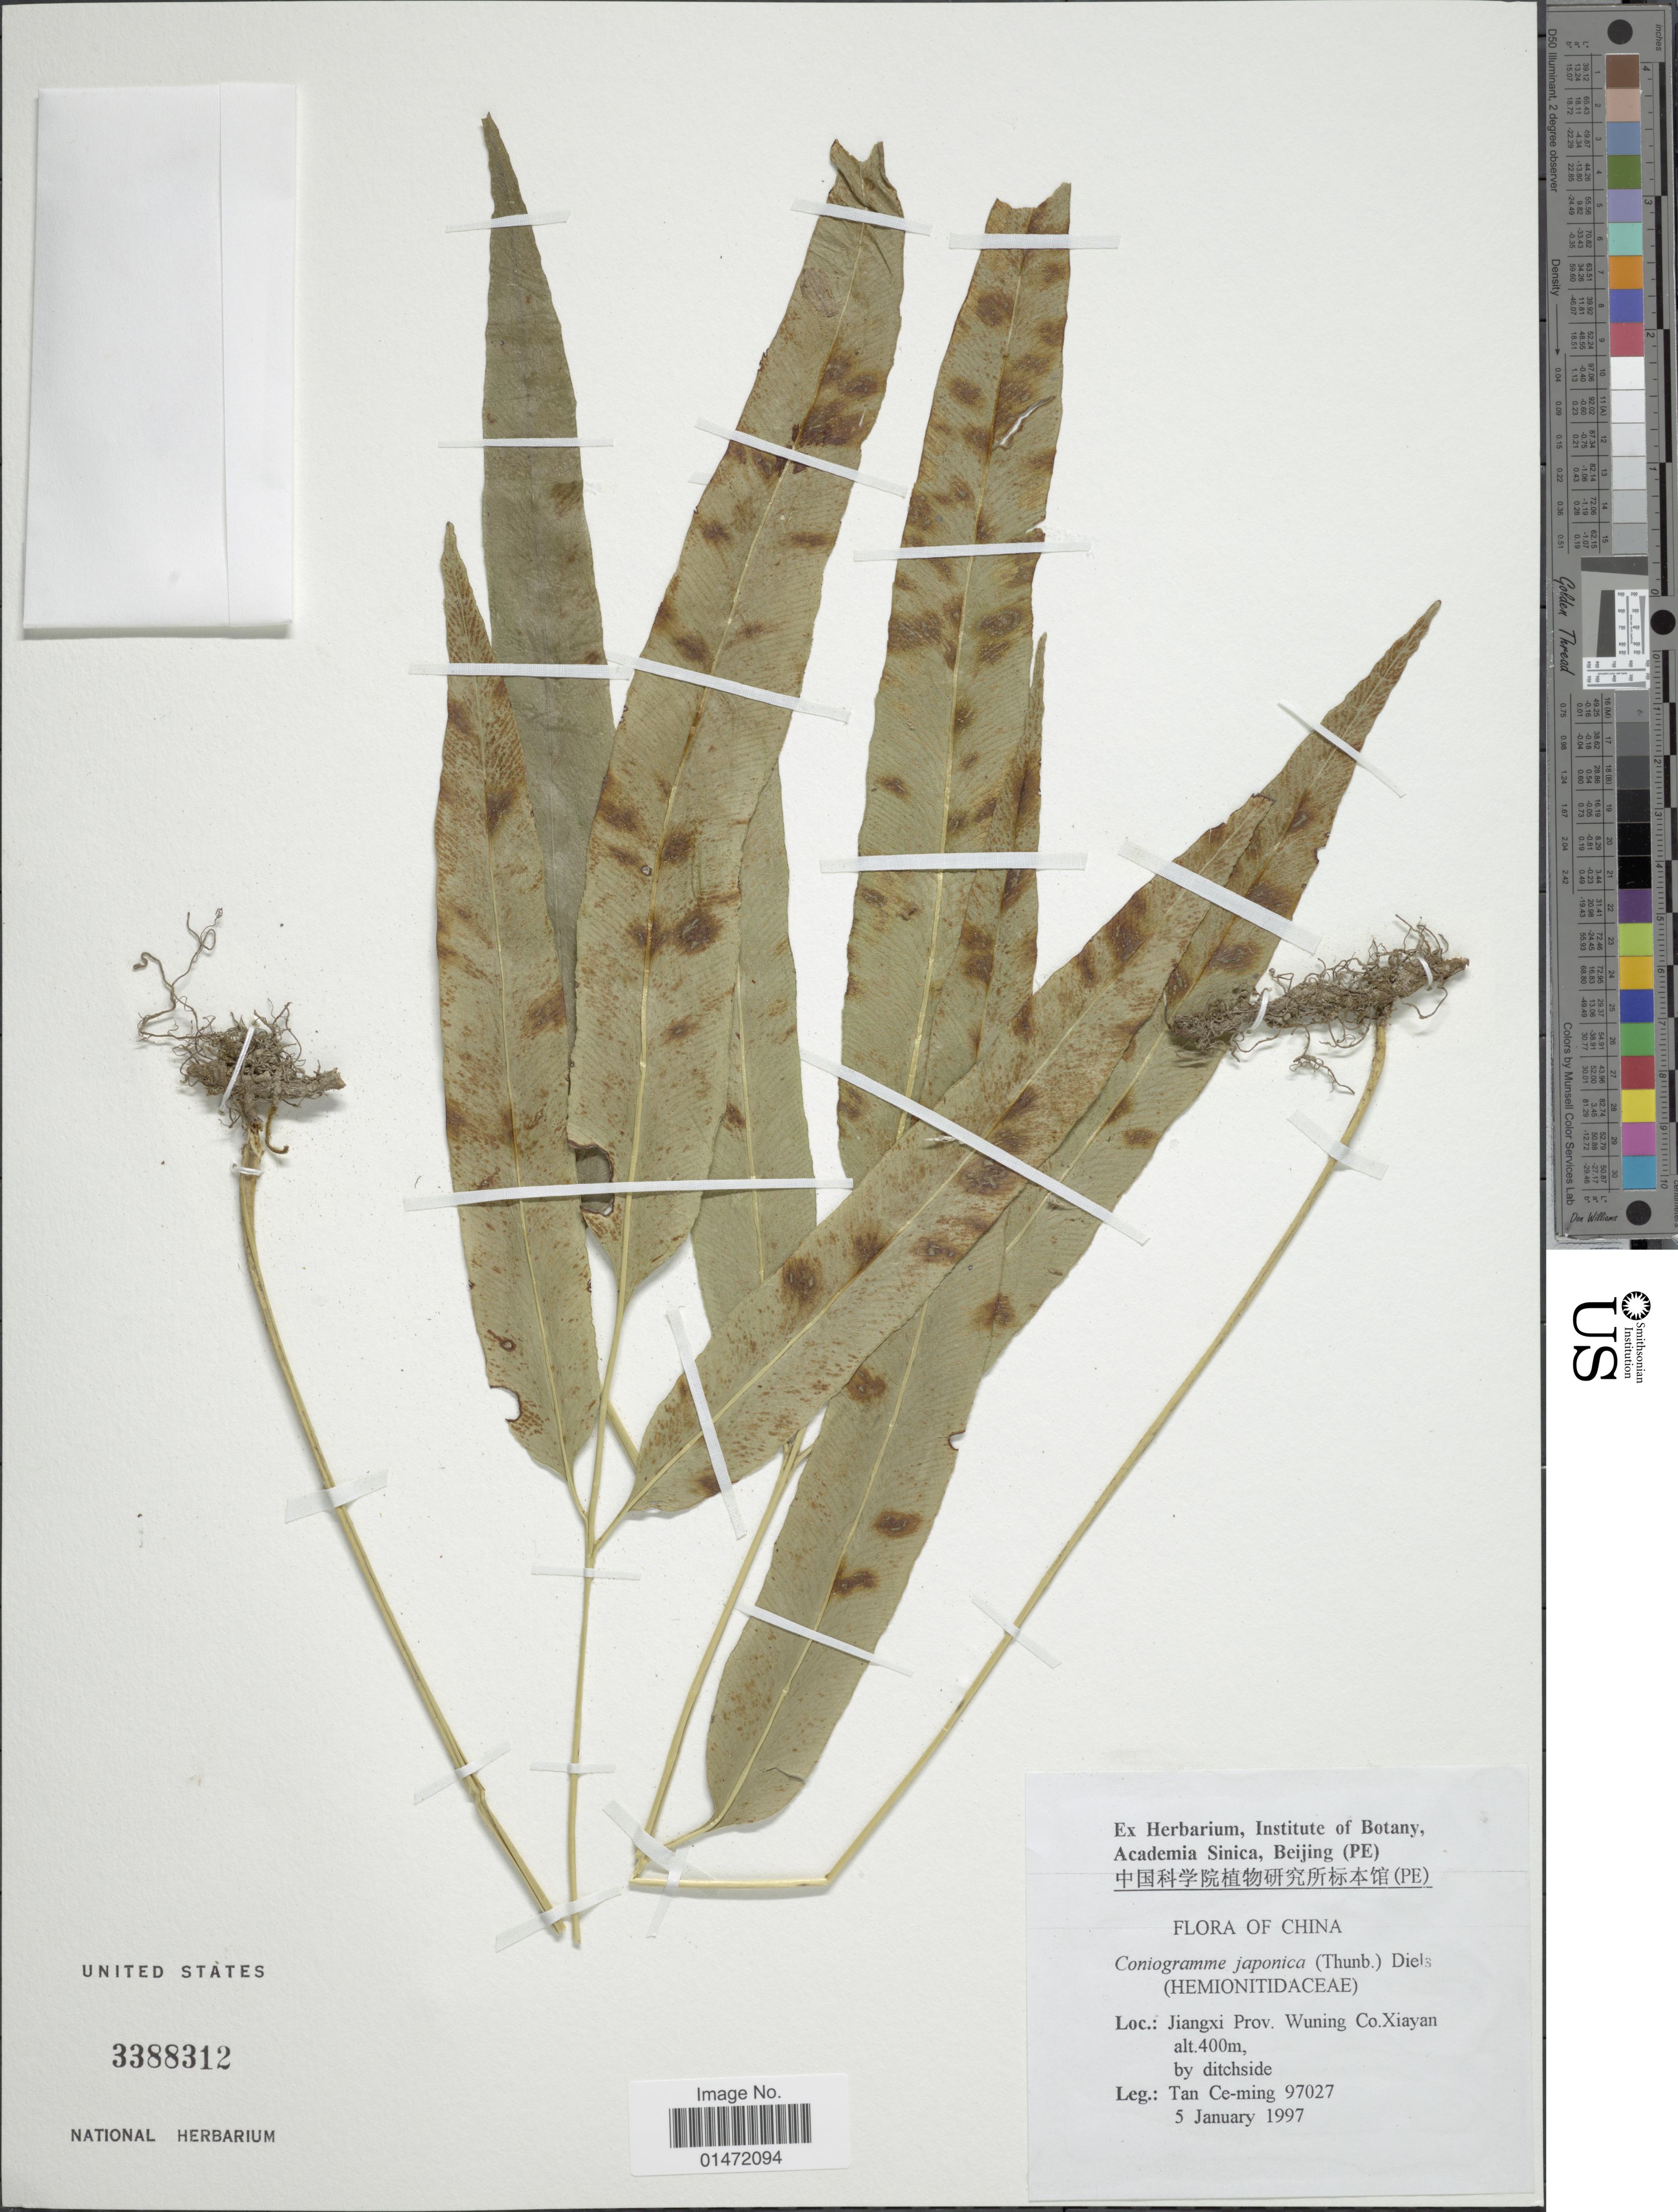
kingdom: Plantae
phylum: Tracheophyta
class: Polypodiopsida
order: Polypodiales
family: Pteridaceae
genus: Coniogramme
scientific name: Coniogramme japonica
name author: (Thunb. ex Murray) Diels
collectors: Tam Ce-Ming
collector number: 97027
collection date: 1997-01-05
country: China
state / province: Jiangxi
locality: Wuning Co. Xiayan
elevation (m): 400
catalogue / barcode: US 3388312